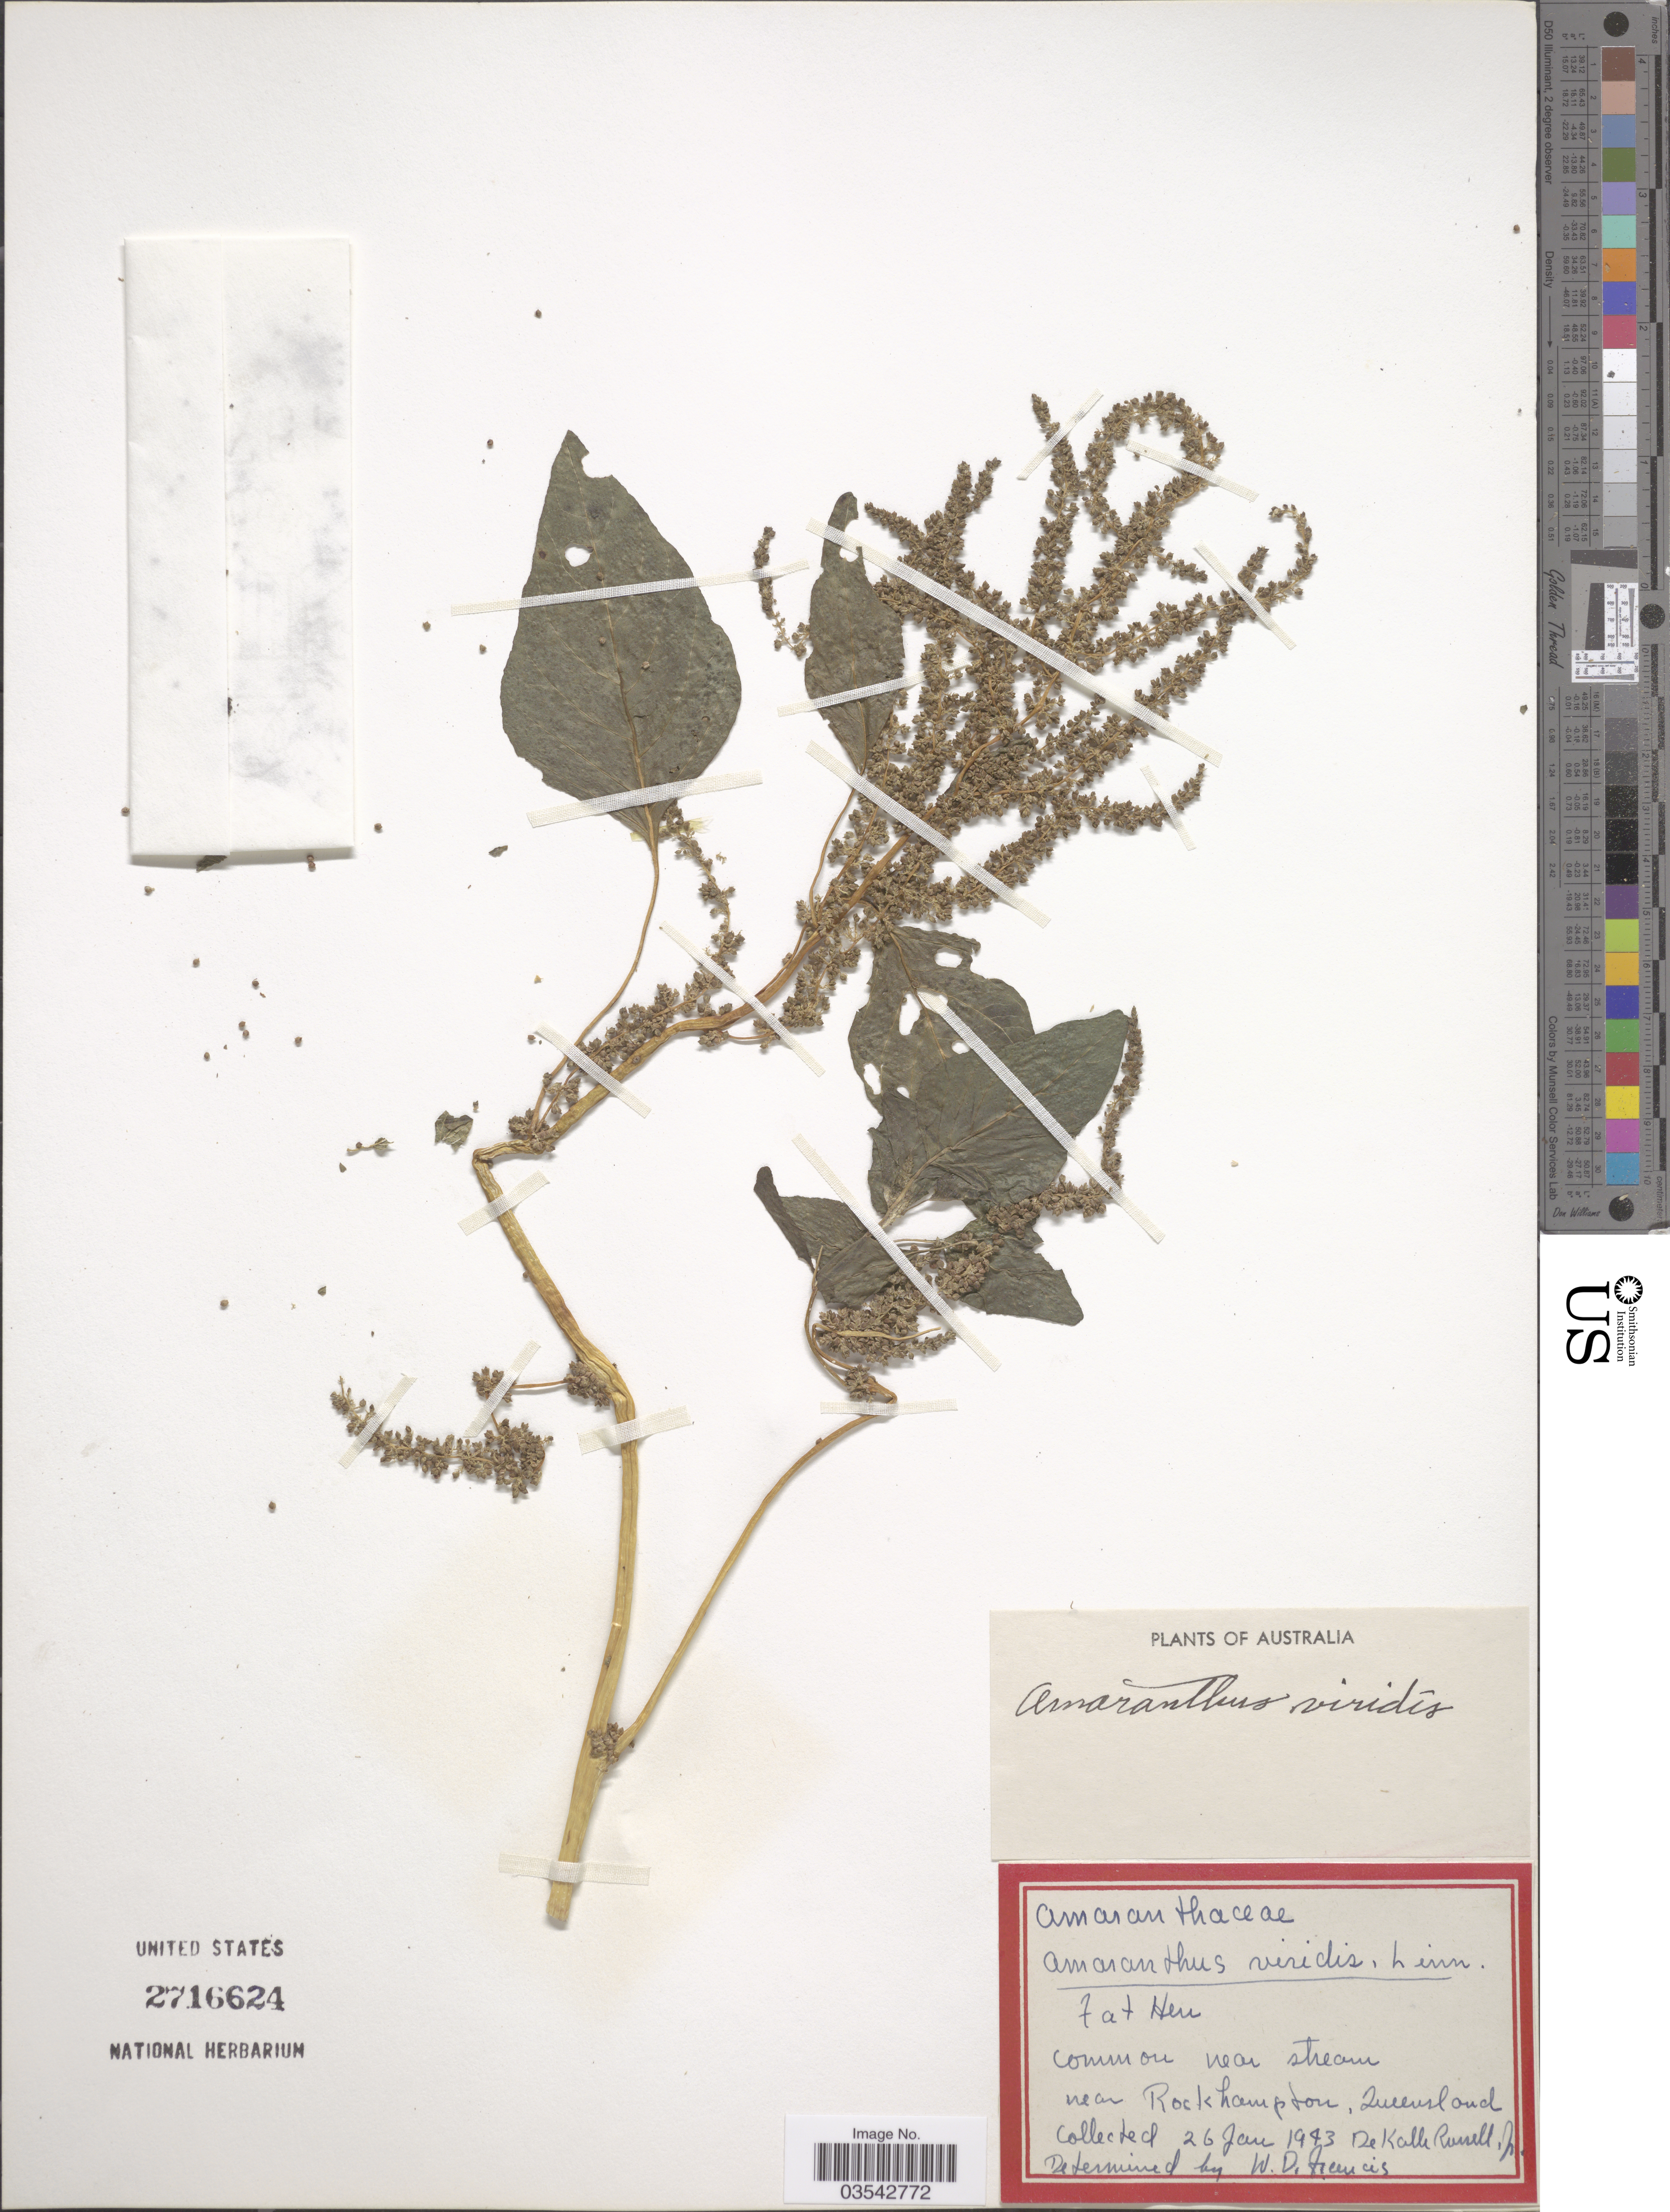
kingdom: Plantae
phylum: Tracheophyta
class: Magnoliopsida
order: Caryophyllales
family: Amaranthaceae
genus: Amaranthus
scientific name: Amaranthus viridis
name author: L.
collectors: D. K. Russell Jr.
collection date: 1943-01-26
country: Australia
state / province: Queensland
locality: Near stream near Rockhampton.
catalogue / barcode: US 2716624